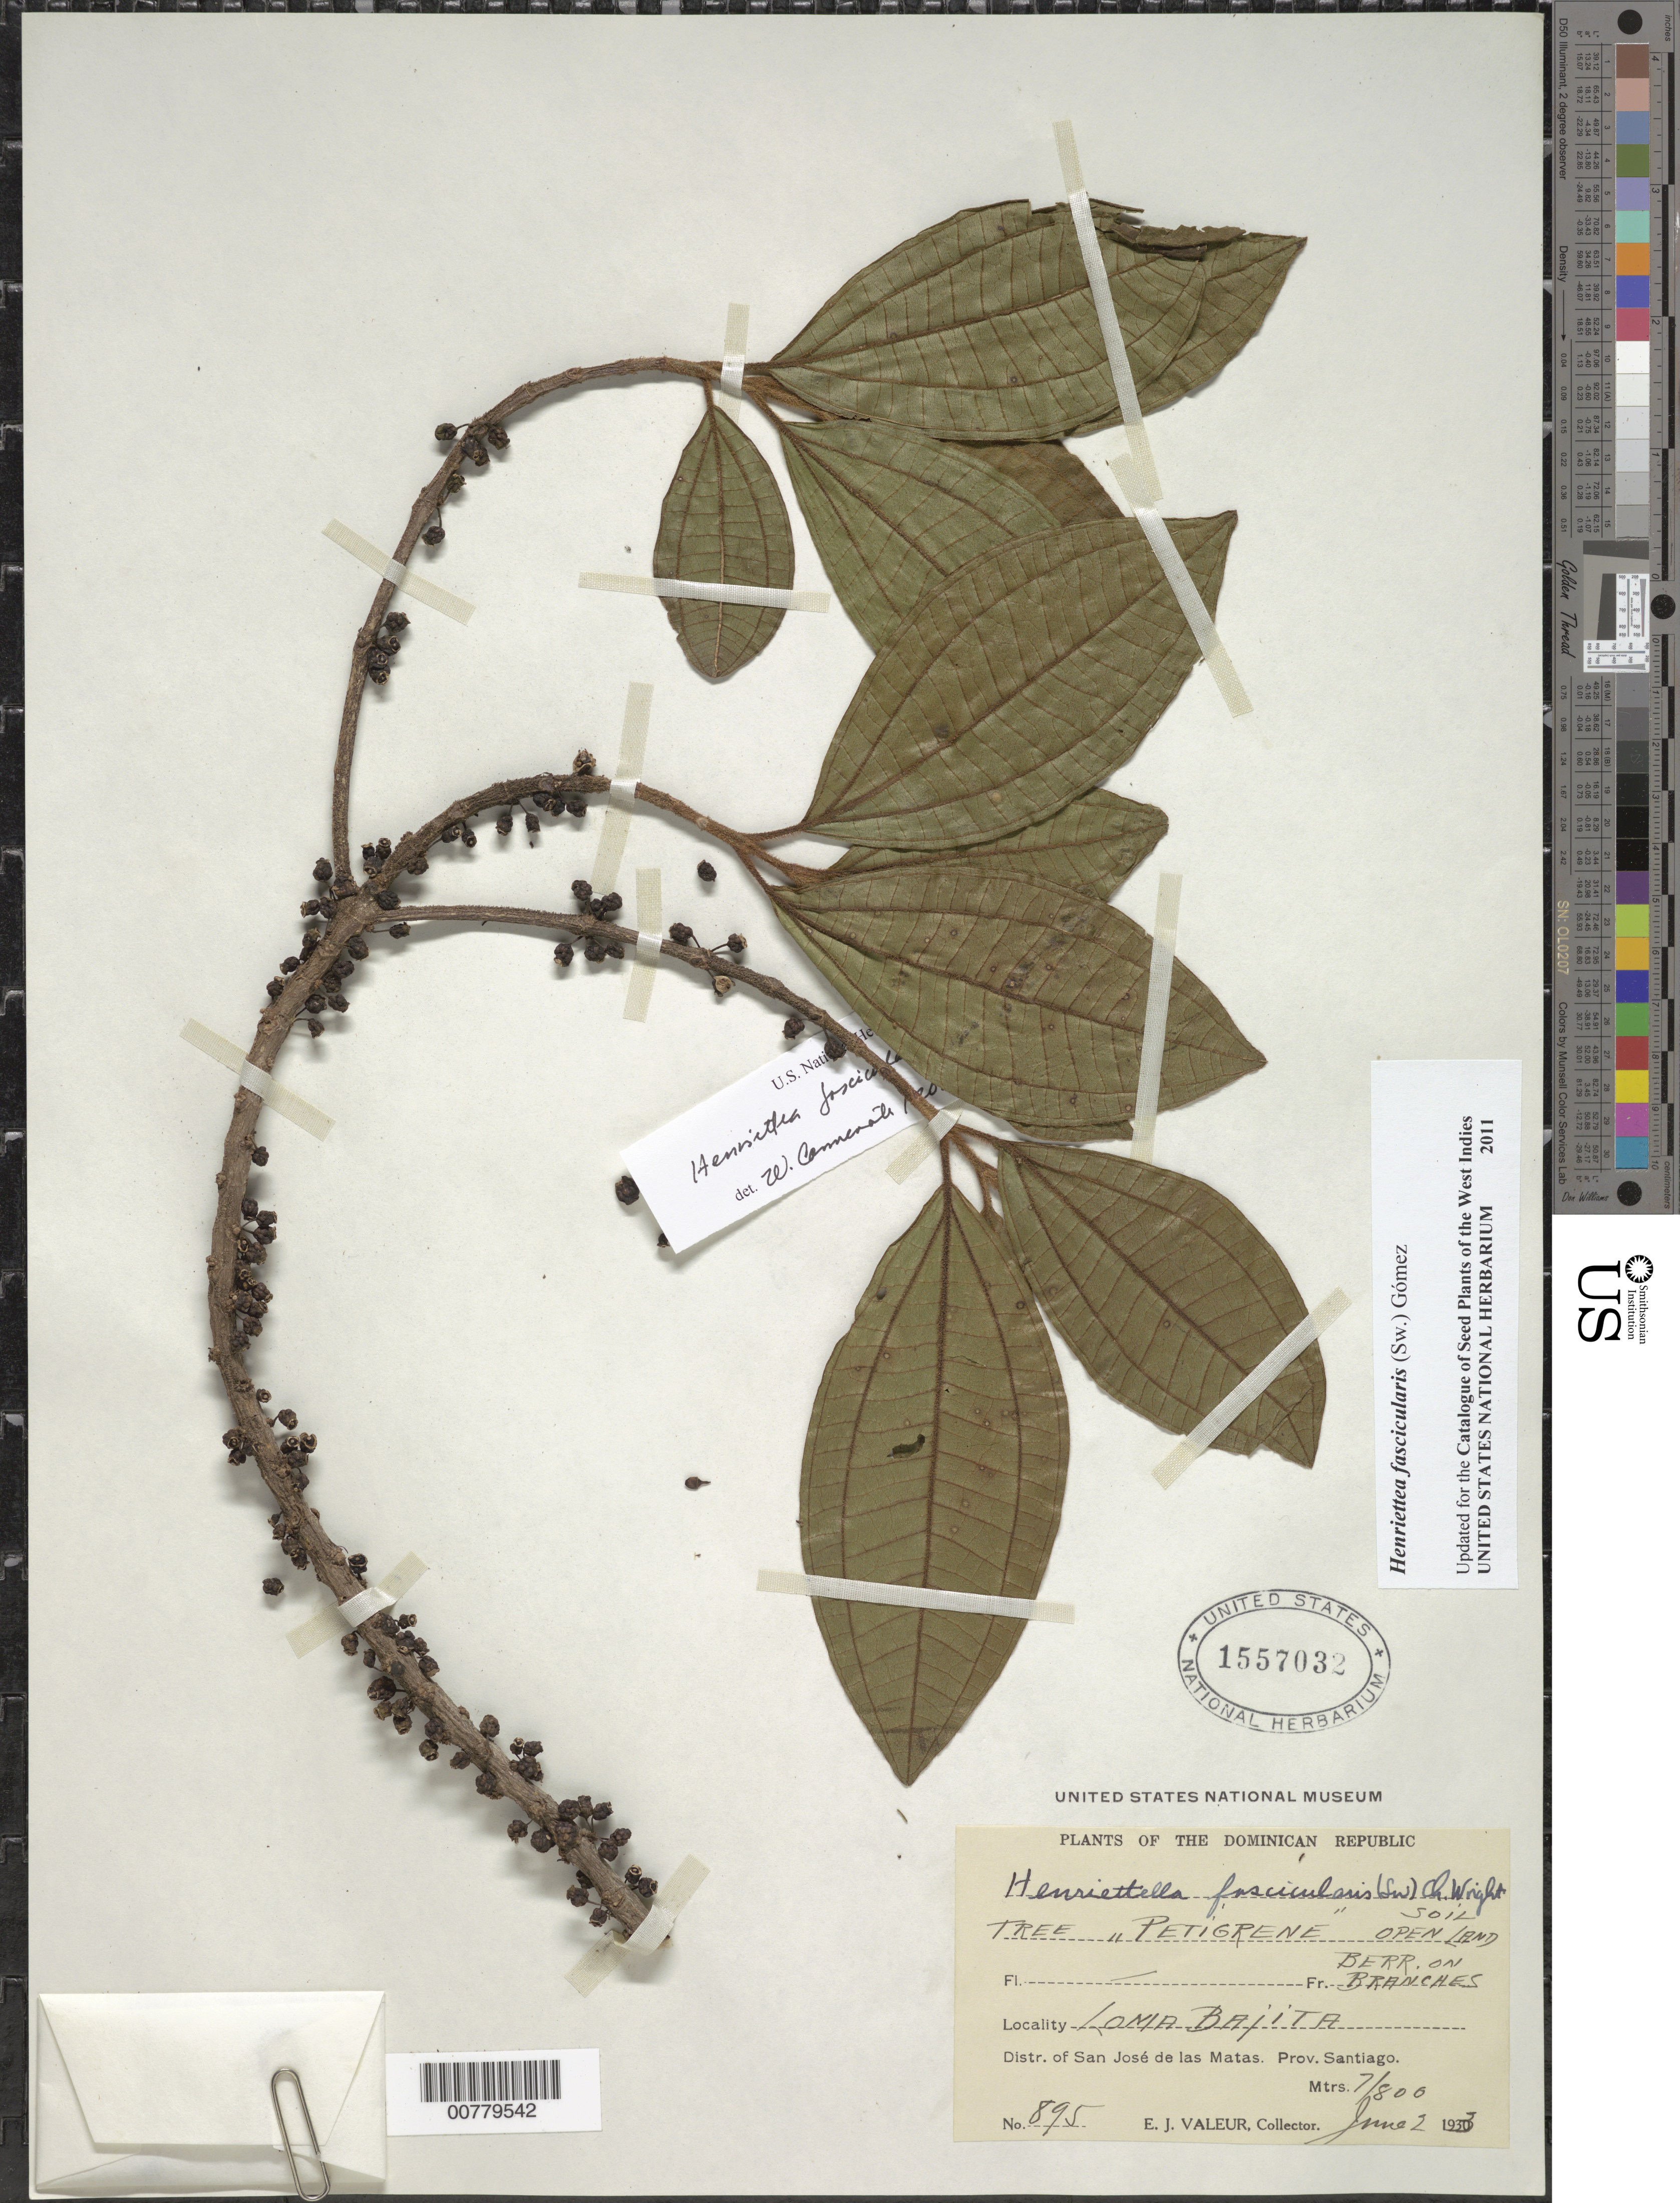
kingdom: Plantae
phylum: Tracheophyta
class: Magnoliopsida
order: Myrtales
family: Melastomataceae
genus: Henriettea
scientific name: Henriettea fascicularis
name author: (Sw.) M. Gómez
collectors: E. Valeur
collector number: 895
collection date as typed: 02 Jun 1933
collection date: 1933-06-02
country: Dominican Republic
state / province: Santiago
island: Hispaniola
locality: San José de las Matas, Loma Bajita.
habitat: Open land.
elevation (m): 700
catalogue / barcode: US 1557032